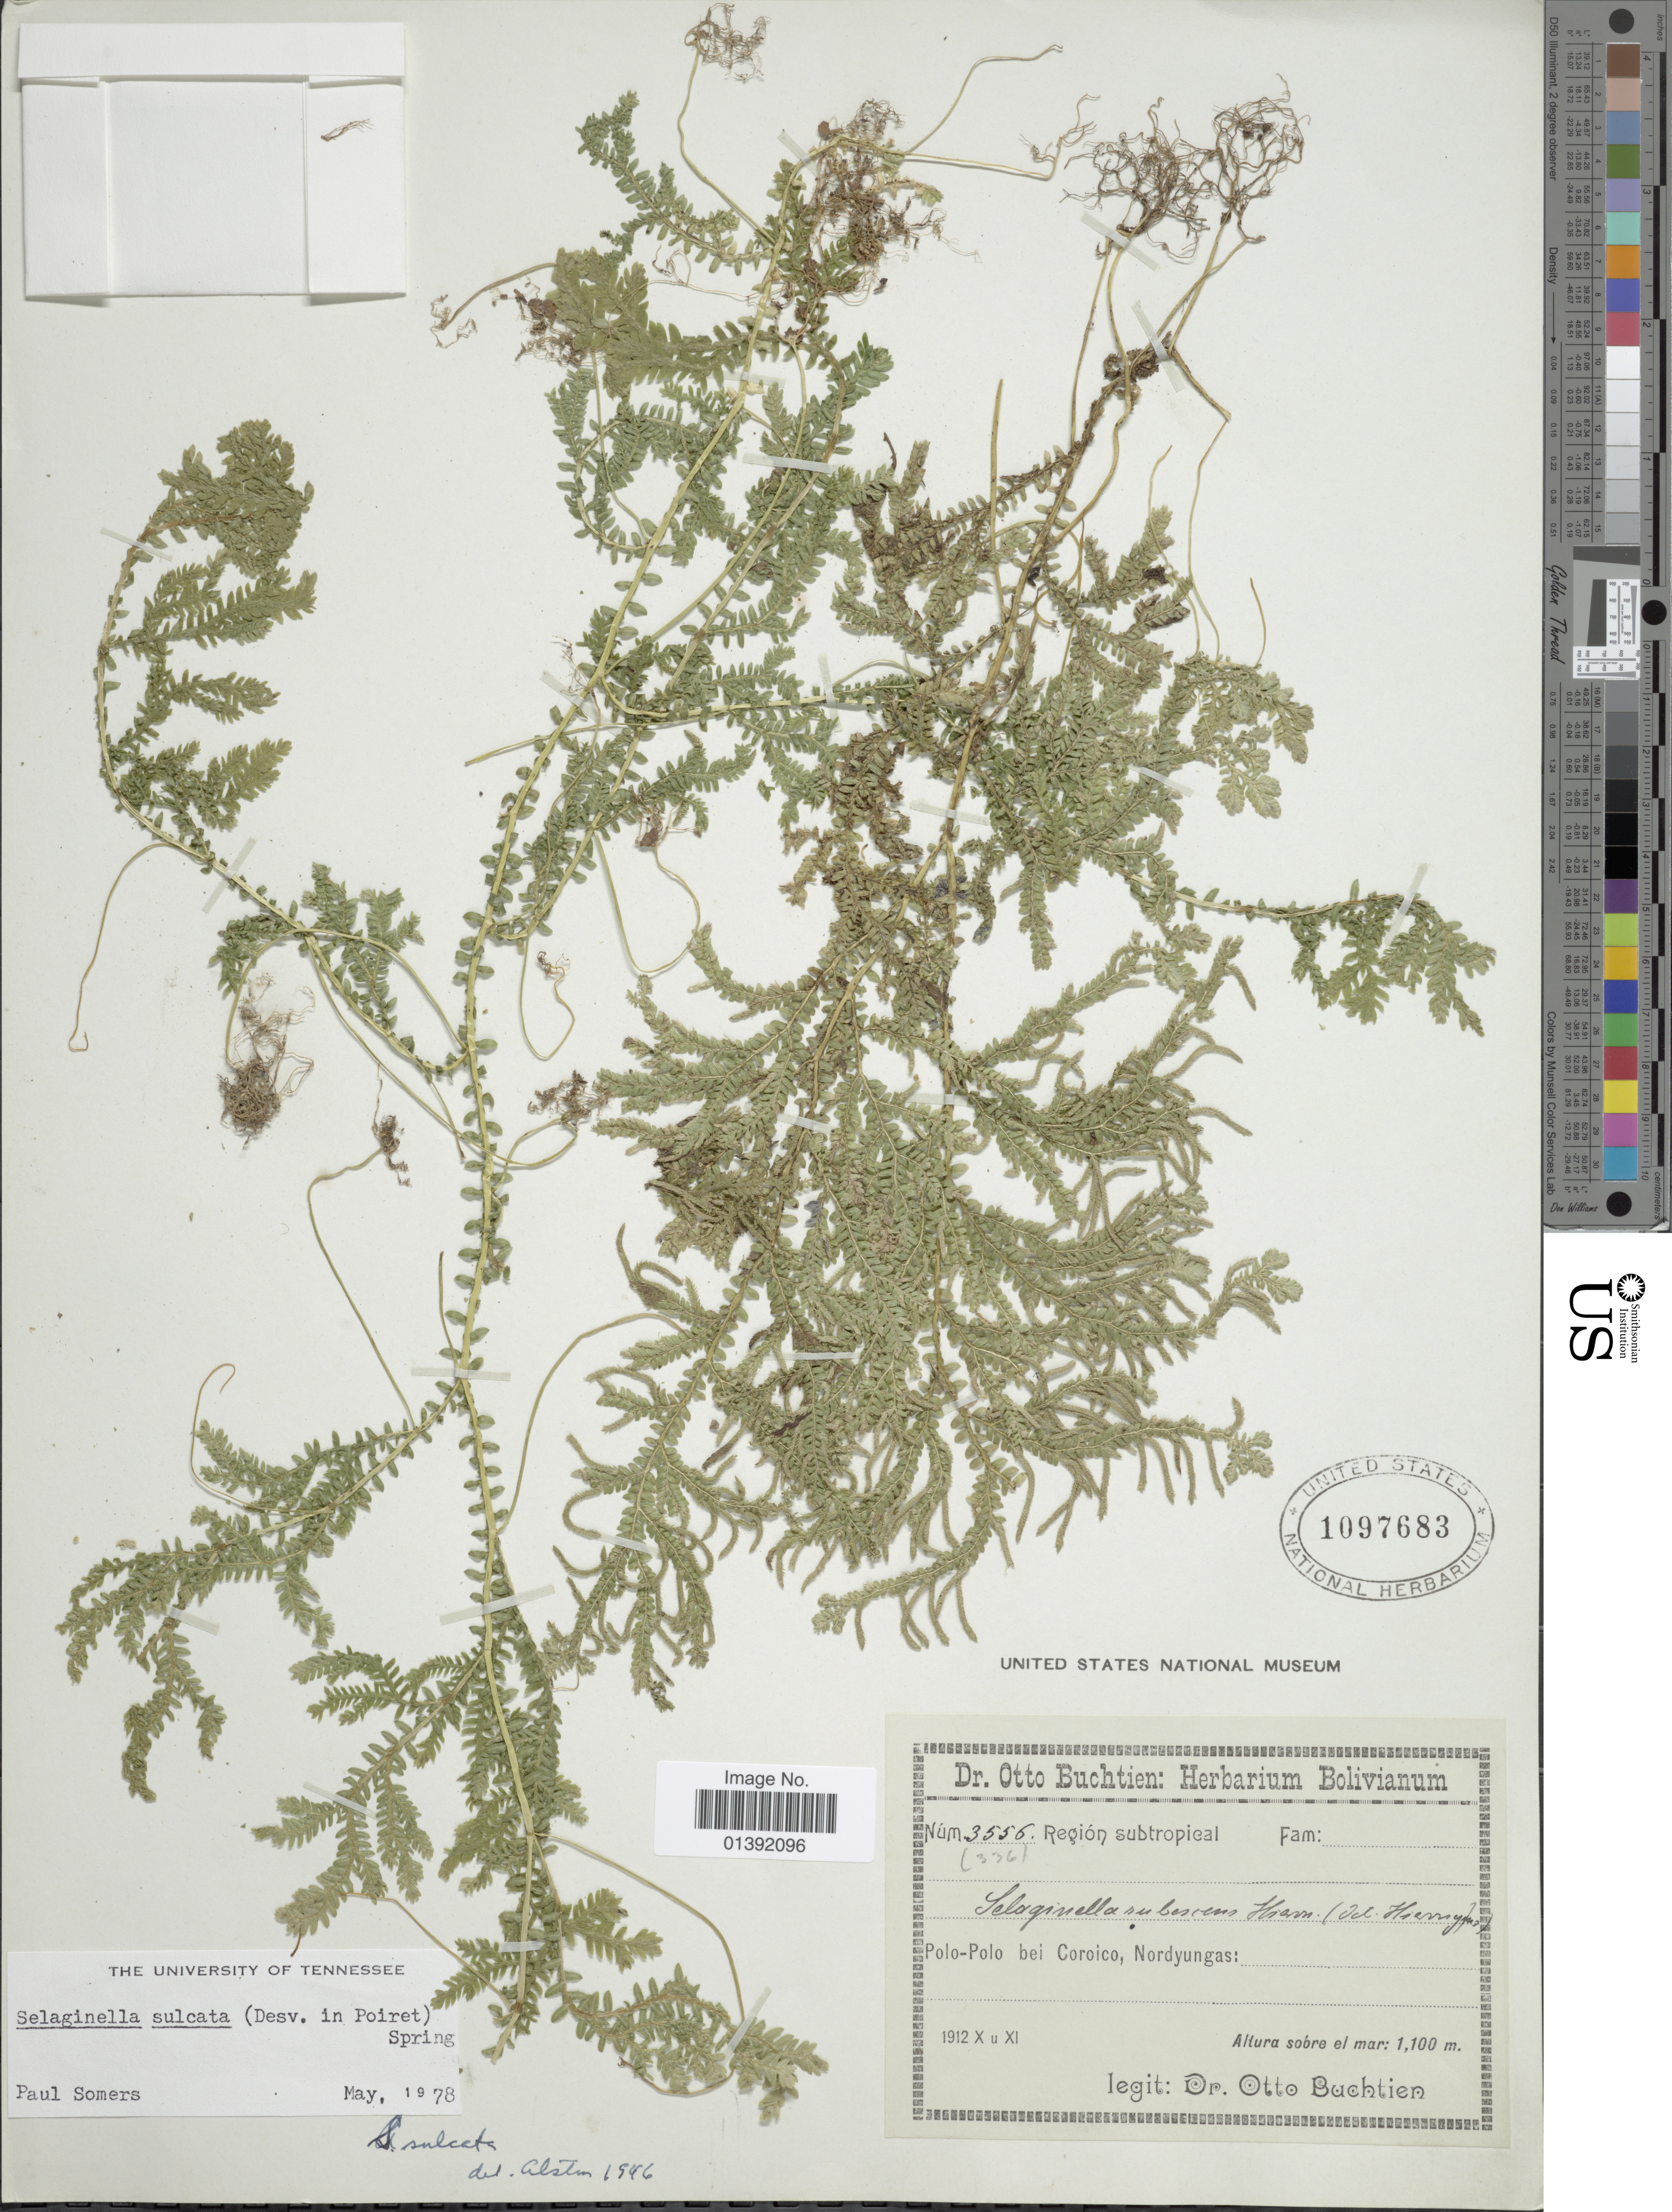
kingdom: Plantae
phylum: Tracheophyta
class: Lycopodiopsida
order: Selaginellales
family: Selaginellaceae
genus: Selaginella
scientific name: Selaginella sulcata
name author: (Desv. ex Poir.) Spring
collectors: O. Buchtien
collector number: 3556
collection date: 1912-10/1912-11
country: Bolivia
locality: Polo-Polo bei Coroico, Nordyungas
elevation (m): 1100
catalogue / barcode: US 1097683